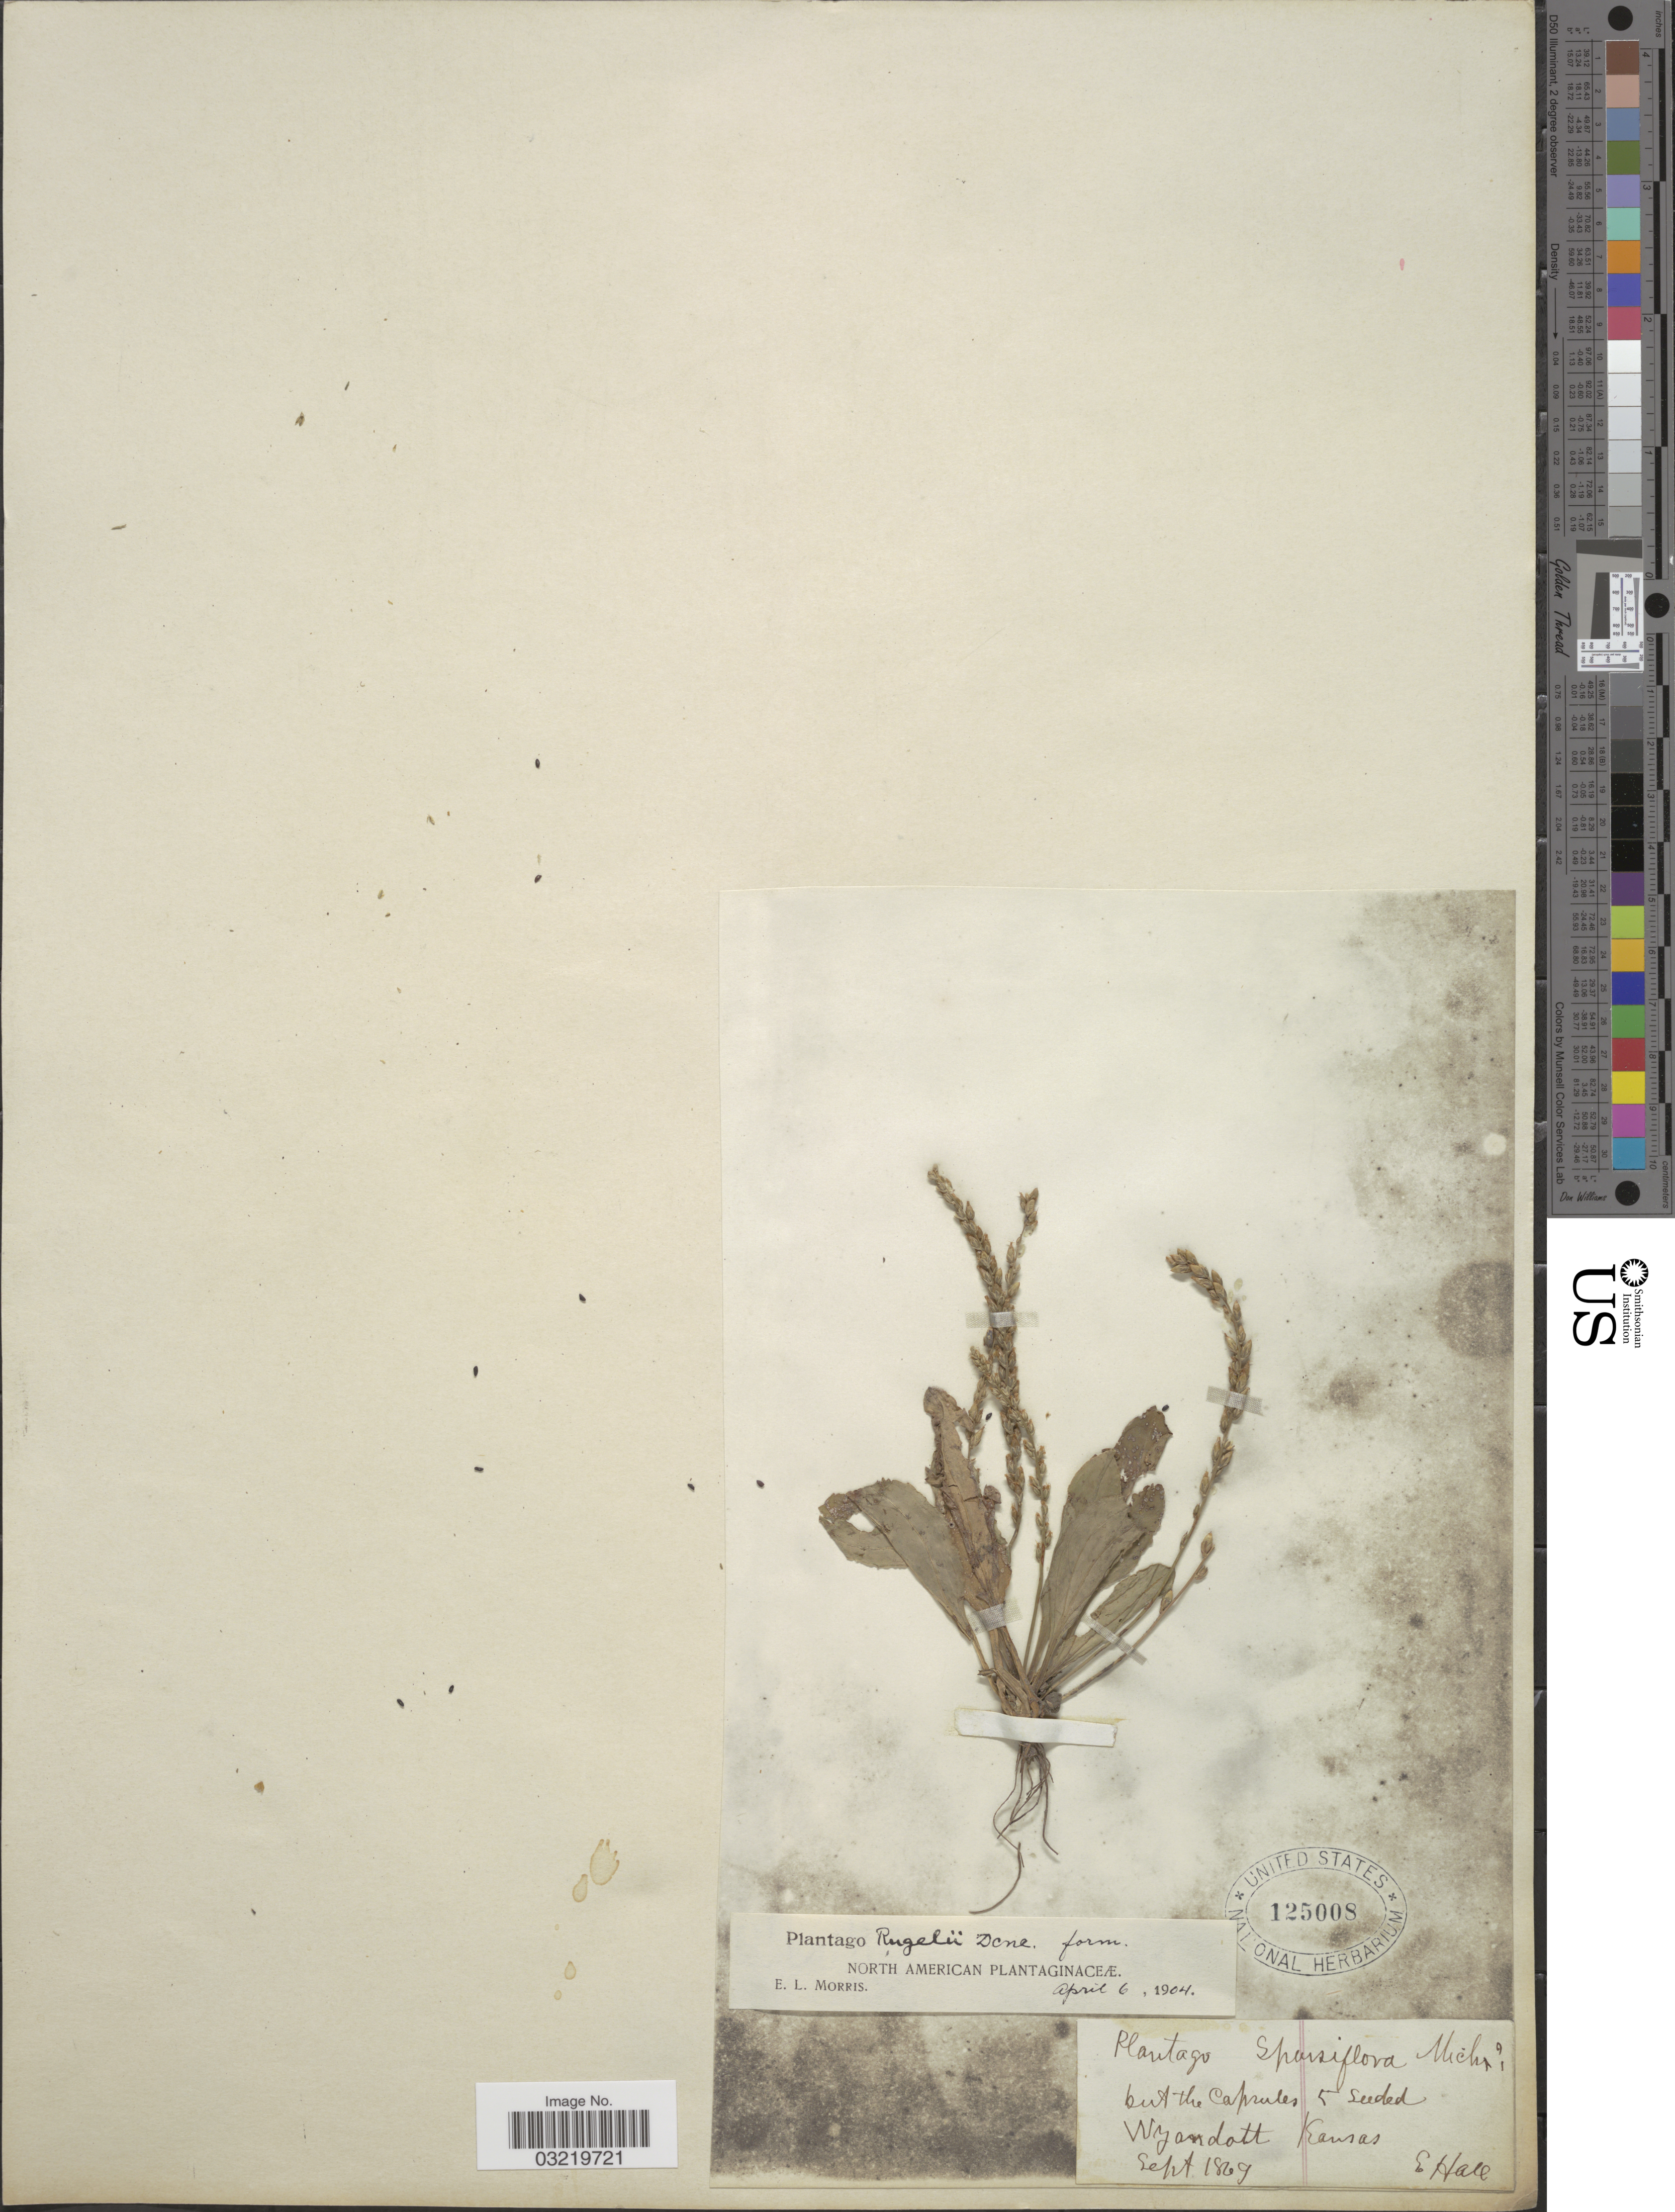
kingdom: Plantae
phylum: Tracheophyta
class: Magnoliopsida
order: Lamiales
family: Plantaginaceae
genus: Plantago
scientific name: Plantago rugelii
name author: Decne.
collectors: E. Hall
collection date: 1869-09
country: United States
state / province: Kansas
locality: Wyandott.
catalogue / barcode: US 125008